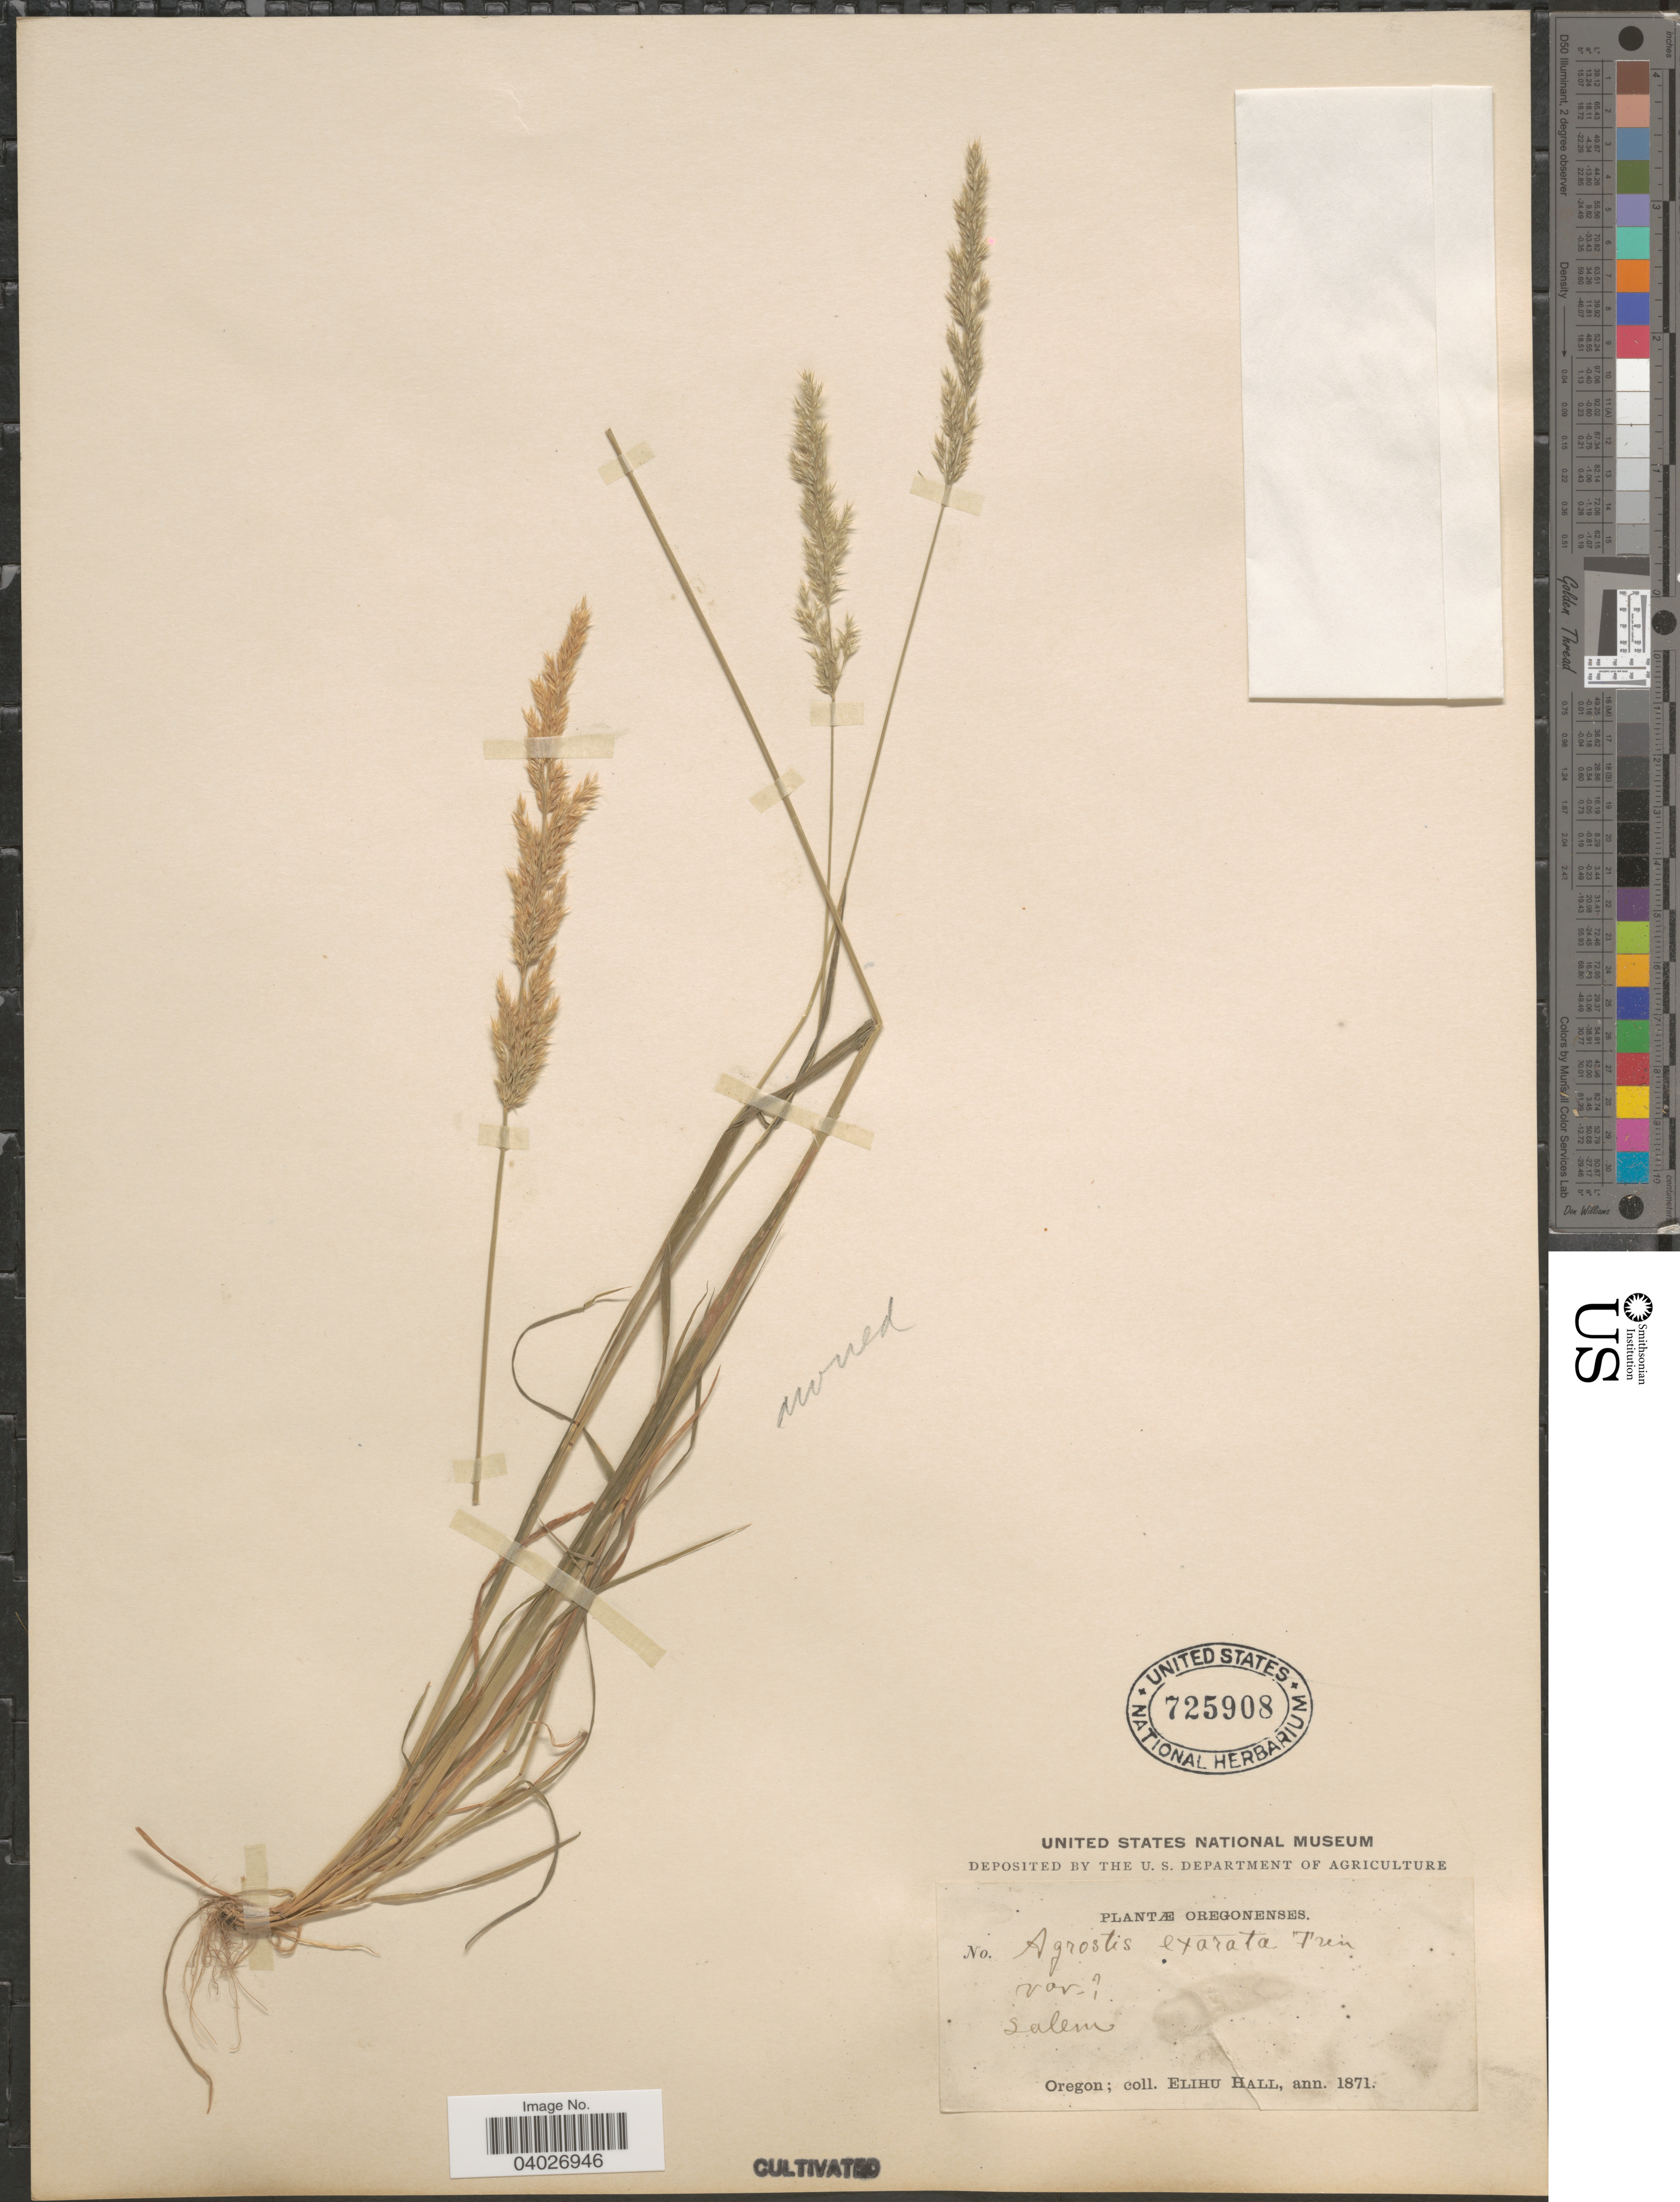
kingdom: Plantae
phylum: Tracheophyta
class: Liliopsida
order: Poales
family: Poaceae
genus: Agrostis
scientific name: Agrostis exarata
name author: Trin.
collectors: E. Hall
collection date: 1871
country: United States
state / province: Oregon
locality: Salem.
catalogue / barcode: US 725908